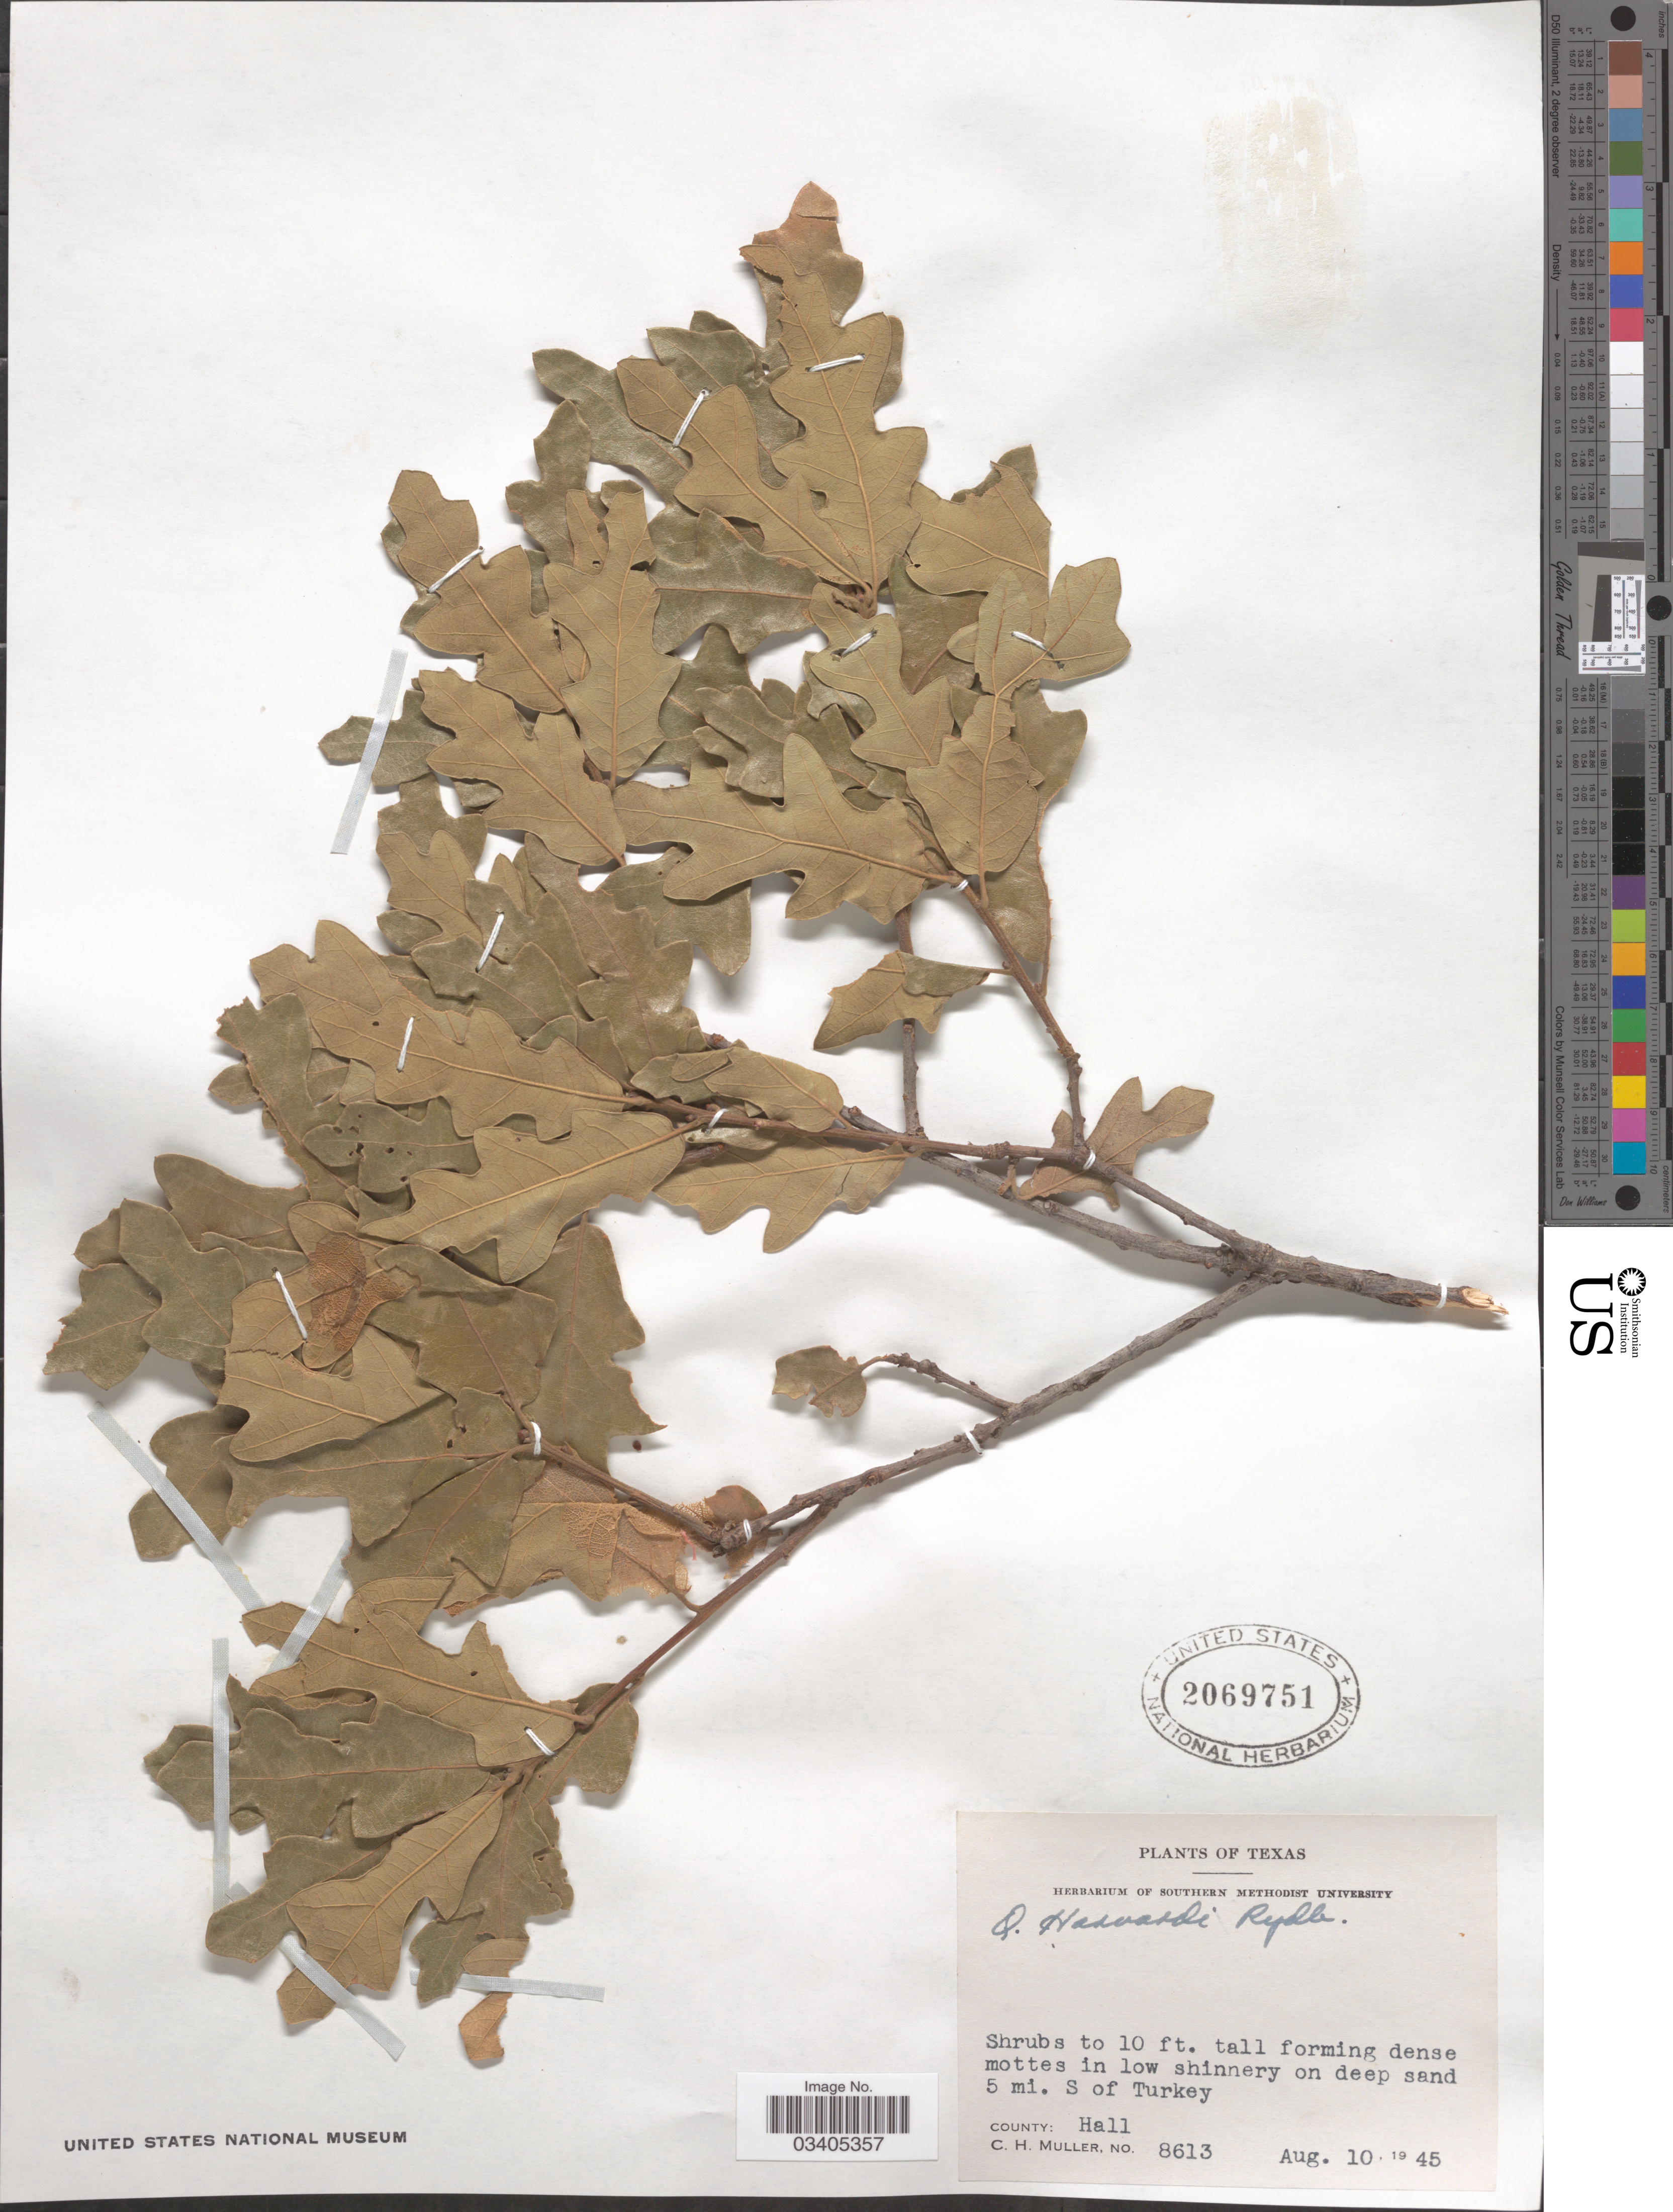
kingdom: Plantae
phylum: Tracheophyta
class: Magnoliopsida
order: Fagales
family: Fagaceae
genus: Quercus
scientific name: Quercus havardii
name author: Rydb.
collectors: C. H. Mueller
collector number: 8613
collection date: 1945-08-10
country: United States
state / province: Texas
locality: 5 mi. S of Turkey. County: Hall.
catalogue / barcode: US 2069751